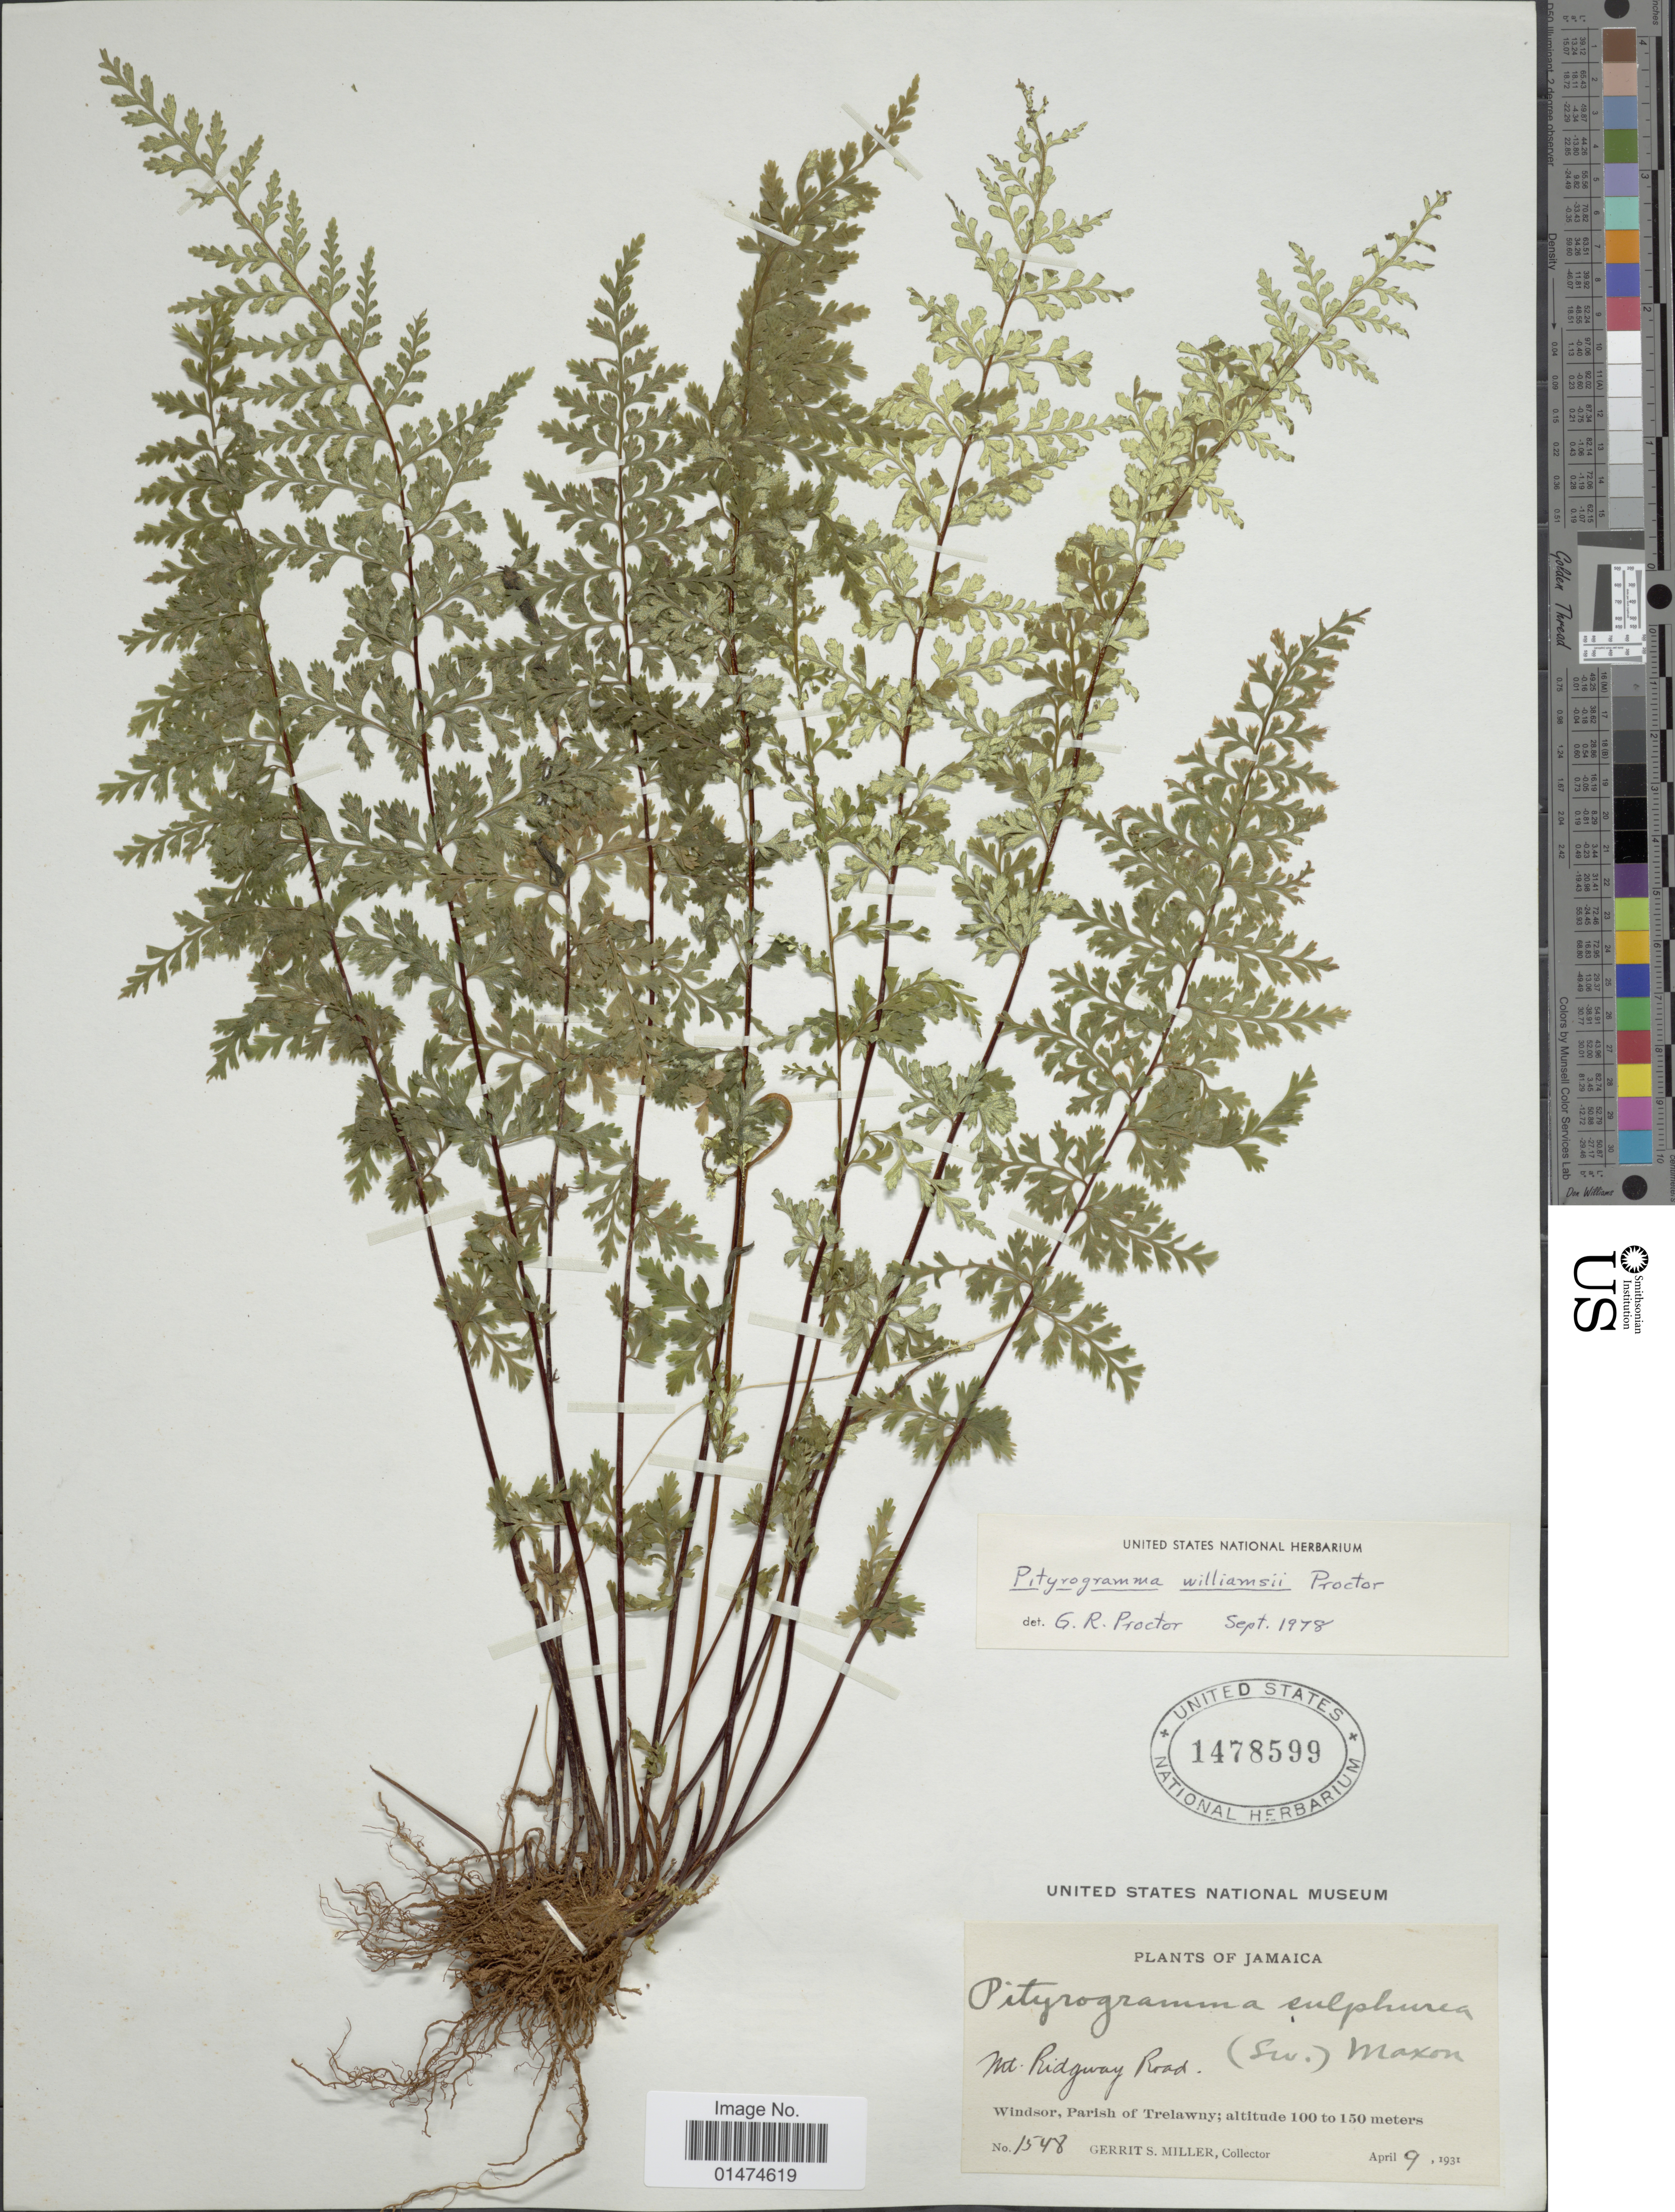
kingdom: Plantae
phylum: Tracheophyta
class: Polypodiopsida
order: Polypodiales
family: Pteridaceae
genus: Pityrogramma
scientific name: Pityrogramma williamsii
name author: Proctor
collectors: G. S. Miller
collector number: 1548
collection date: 1931-04-09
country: Jamaica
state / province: Trelawny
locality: Jamaica, Windsor, Parish of Trelawny.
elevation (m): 100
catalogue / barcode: US 1478599